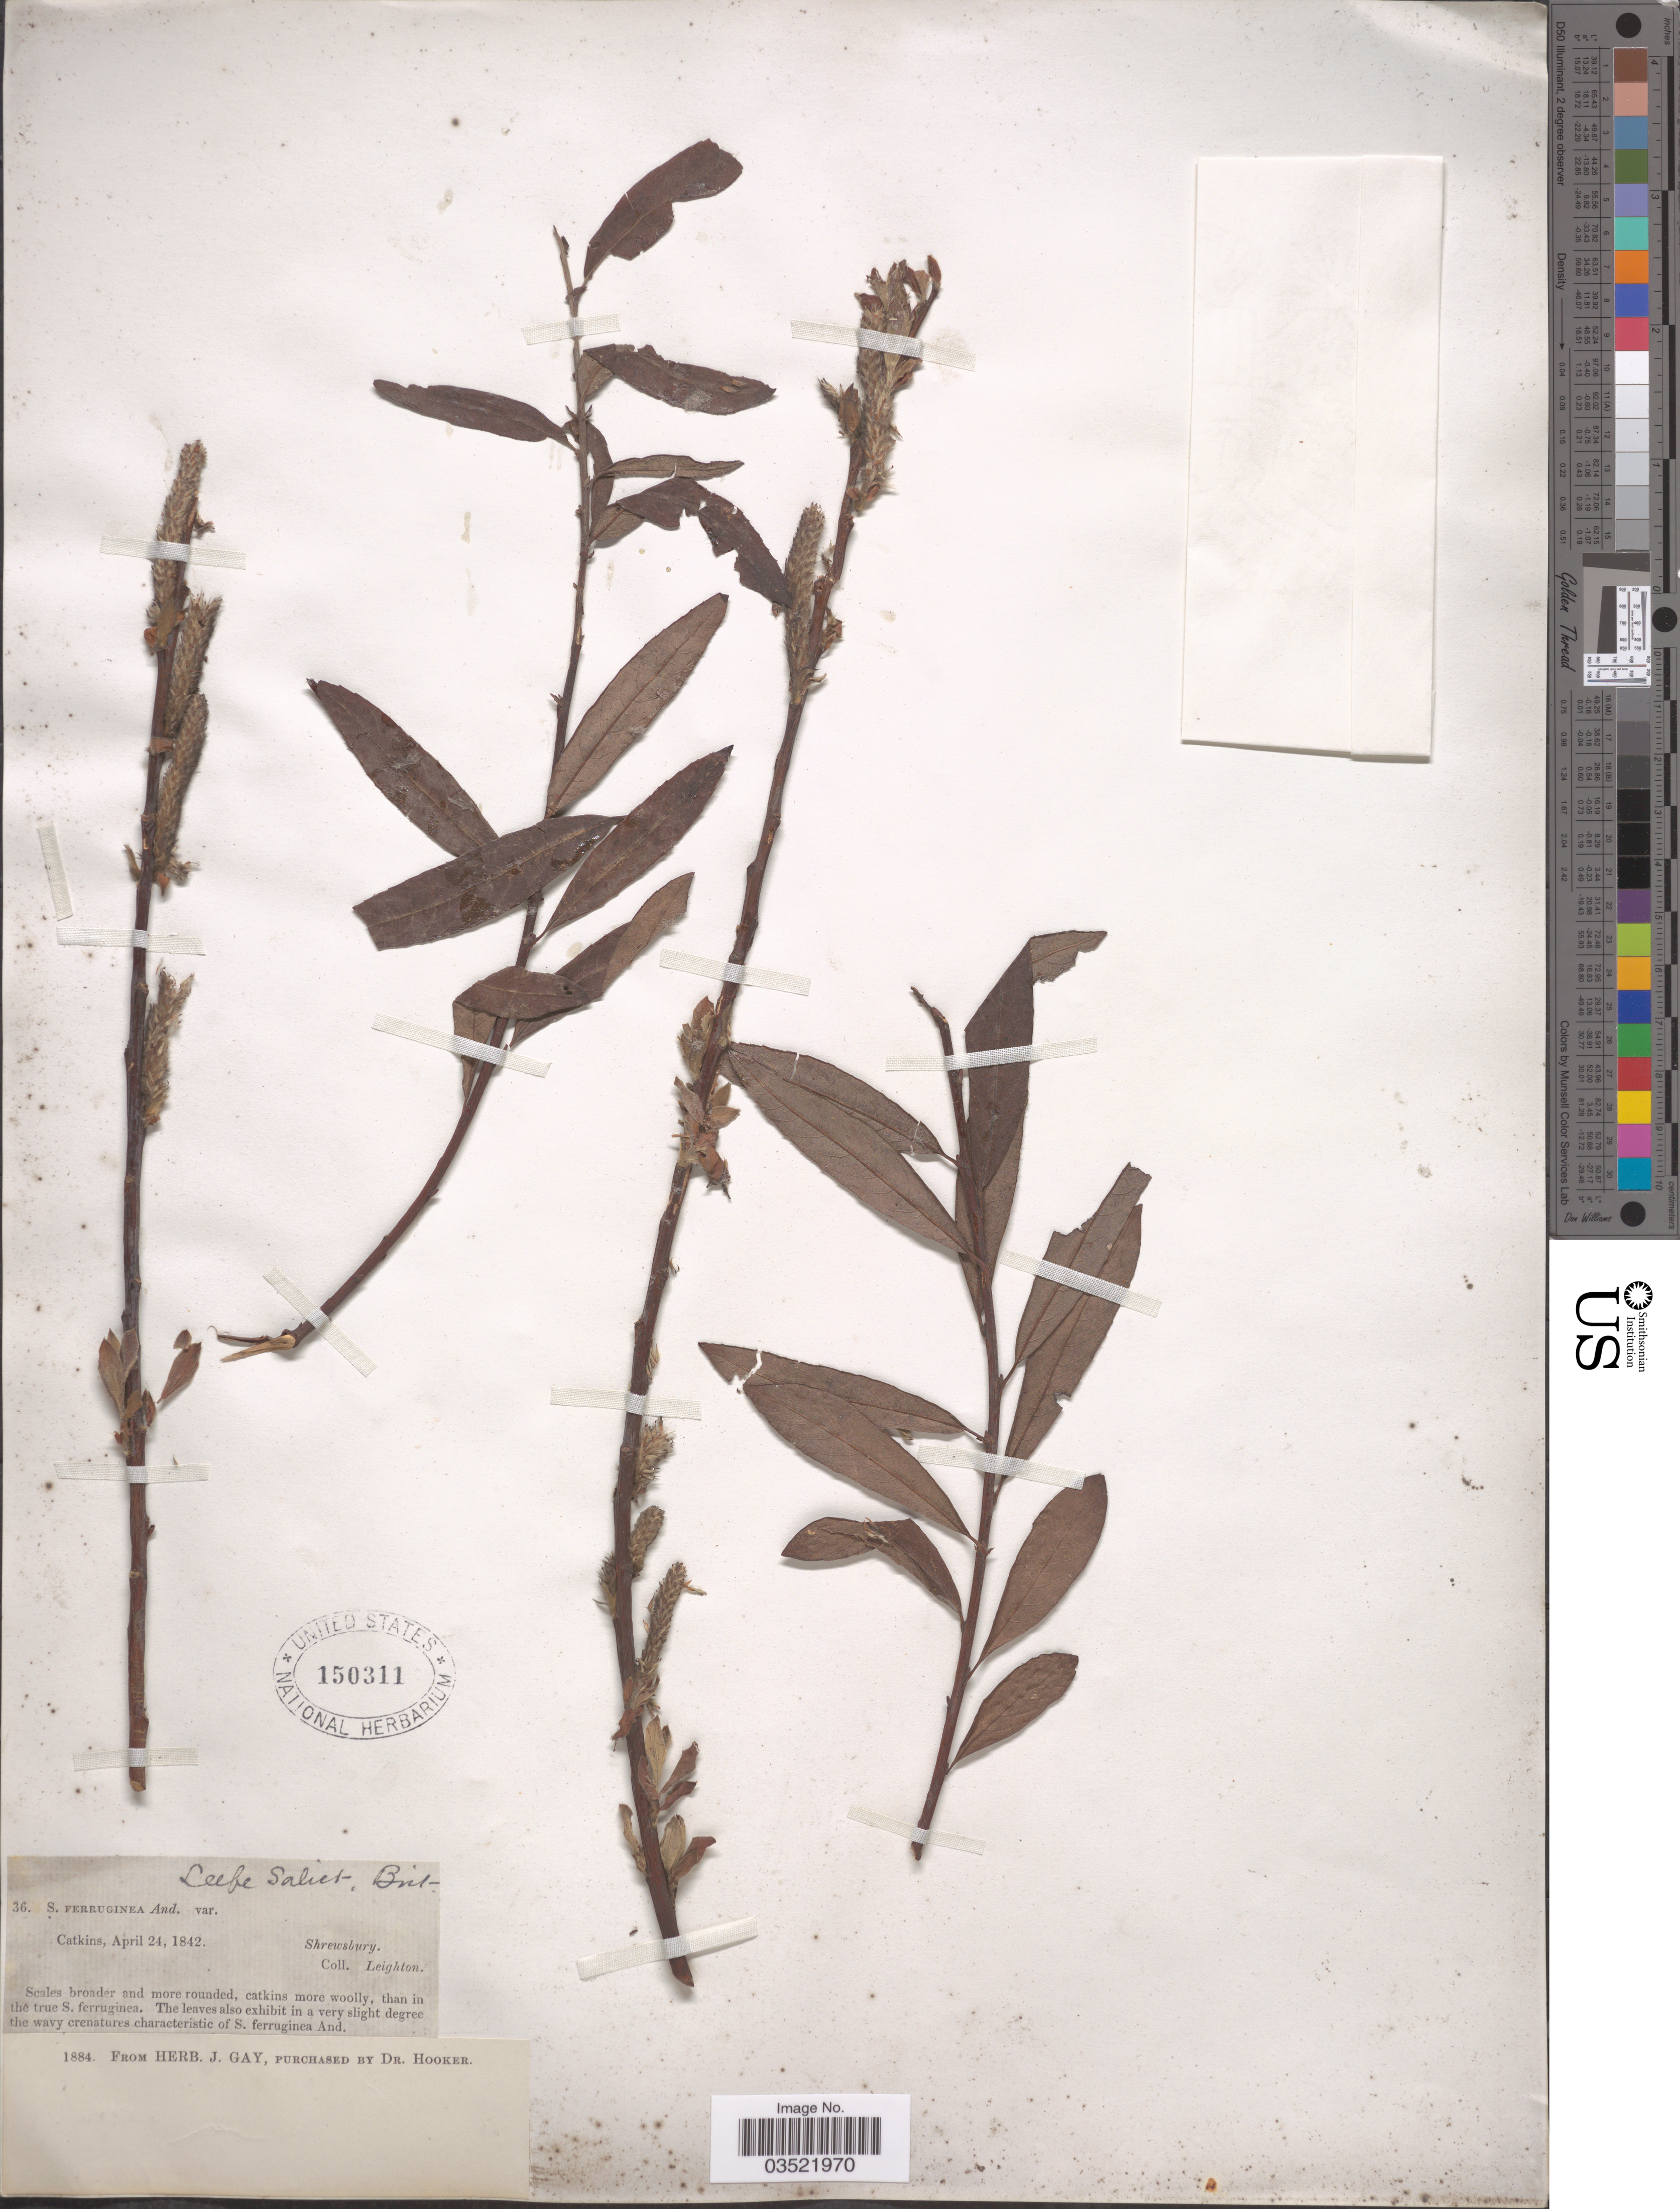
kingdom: Plantae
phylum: Tracheophyta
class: Magnoliopsida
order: Malpighiales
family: Salicaceae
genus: Salix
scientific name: Salix ferruginea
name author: G.J. Anderson ex J. Forbes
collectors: Leighton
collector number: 36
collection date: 1842-04-24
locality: Shrewsbury.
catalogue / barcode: US 150311